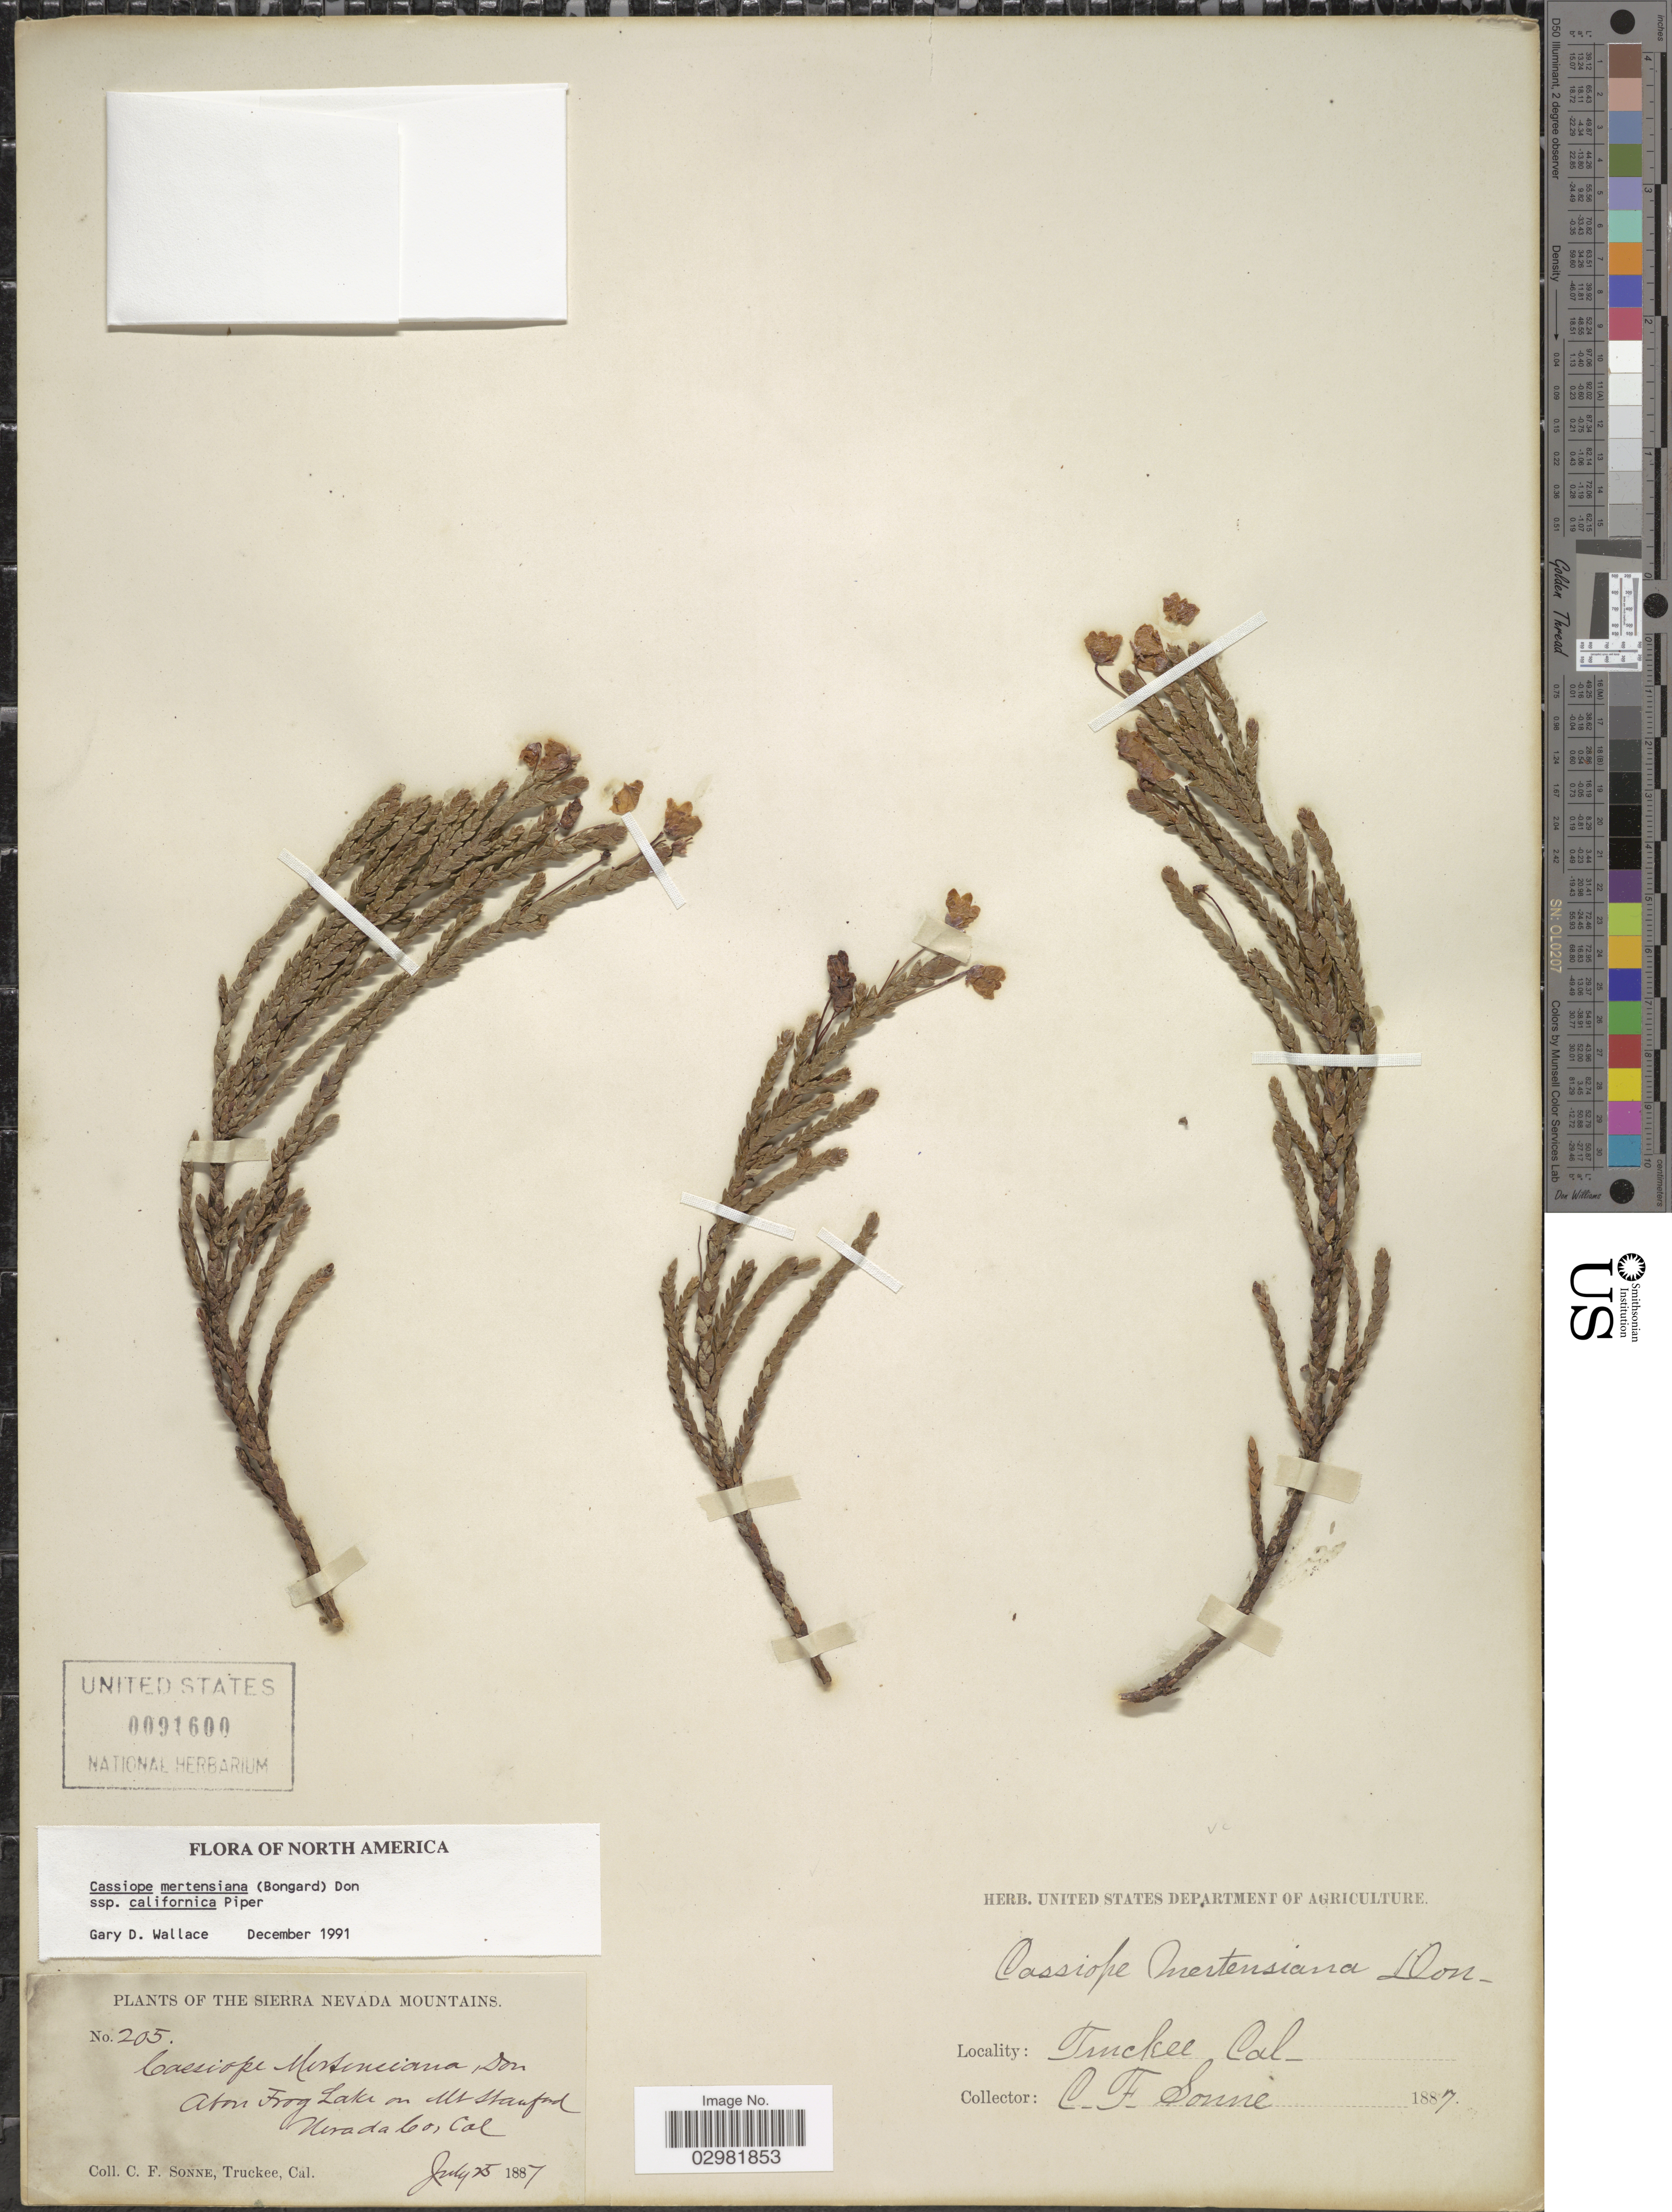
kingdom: Plantae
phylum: Tracheophyta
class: Magnoliopsida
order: Ericales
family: Ericaceae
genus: Cassiope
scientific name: Cassiope mertensiana subsp. californica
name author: Piper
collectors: C. Sonne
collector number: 205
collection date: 1887-07-25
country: United States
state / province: California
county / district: Nevada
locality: The Sierra Nevada Mountains, Above Frog Lake on Mt. Stanford, Nevada Co., Truckee Cal.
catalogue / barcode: US 91600